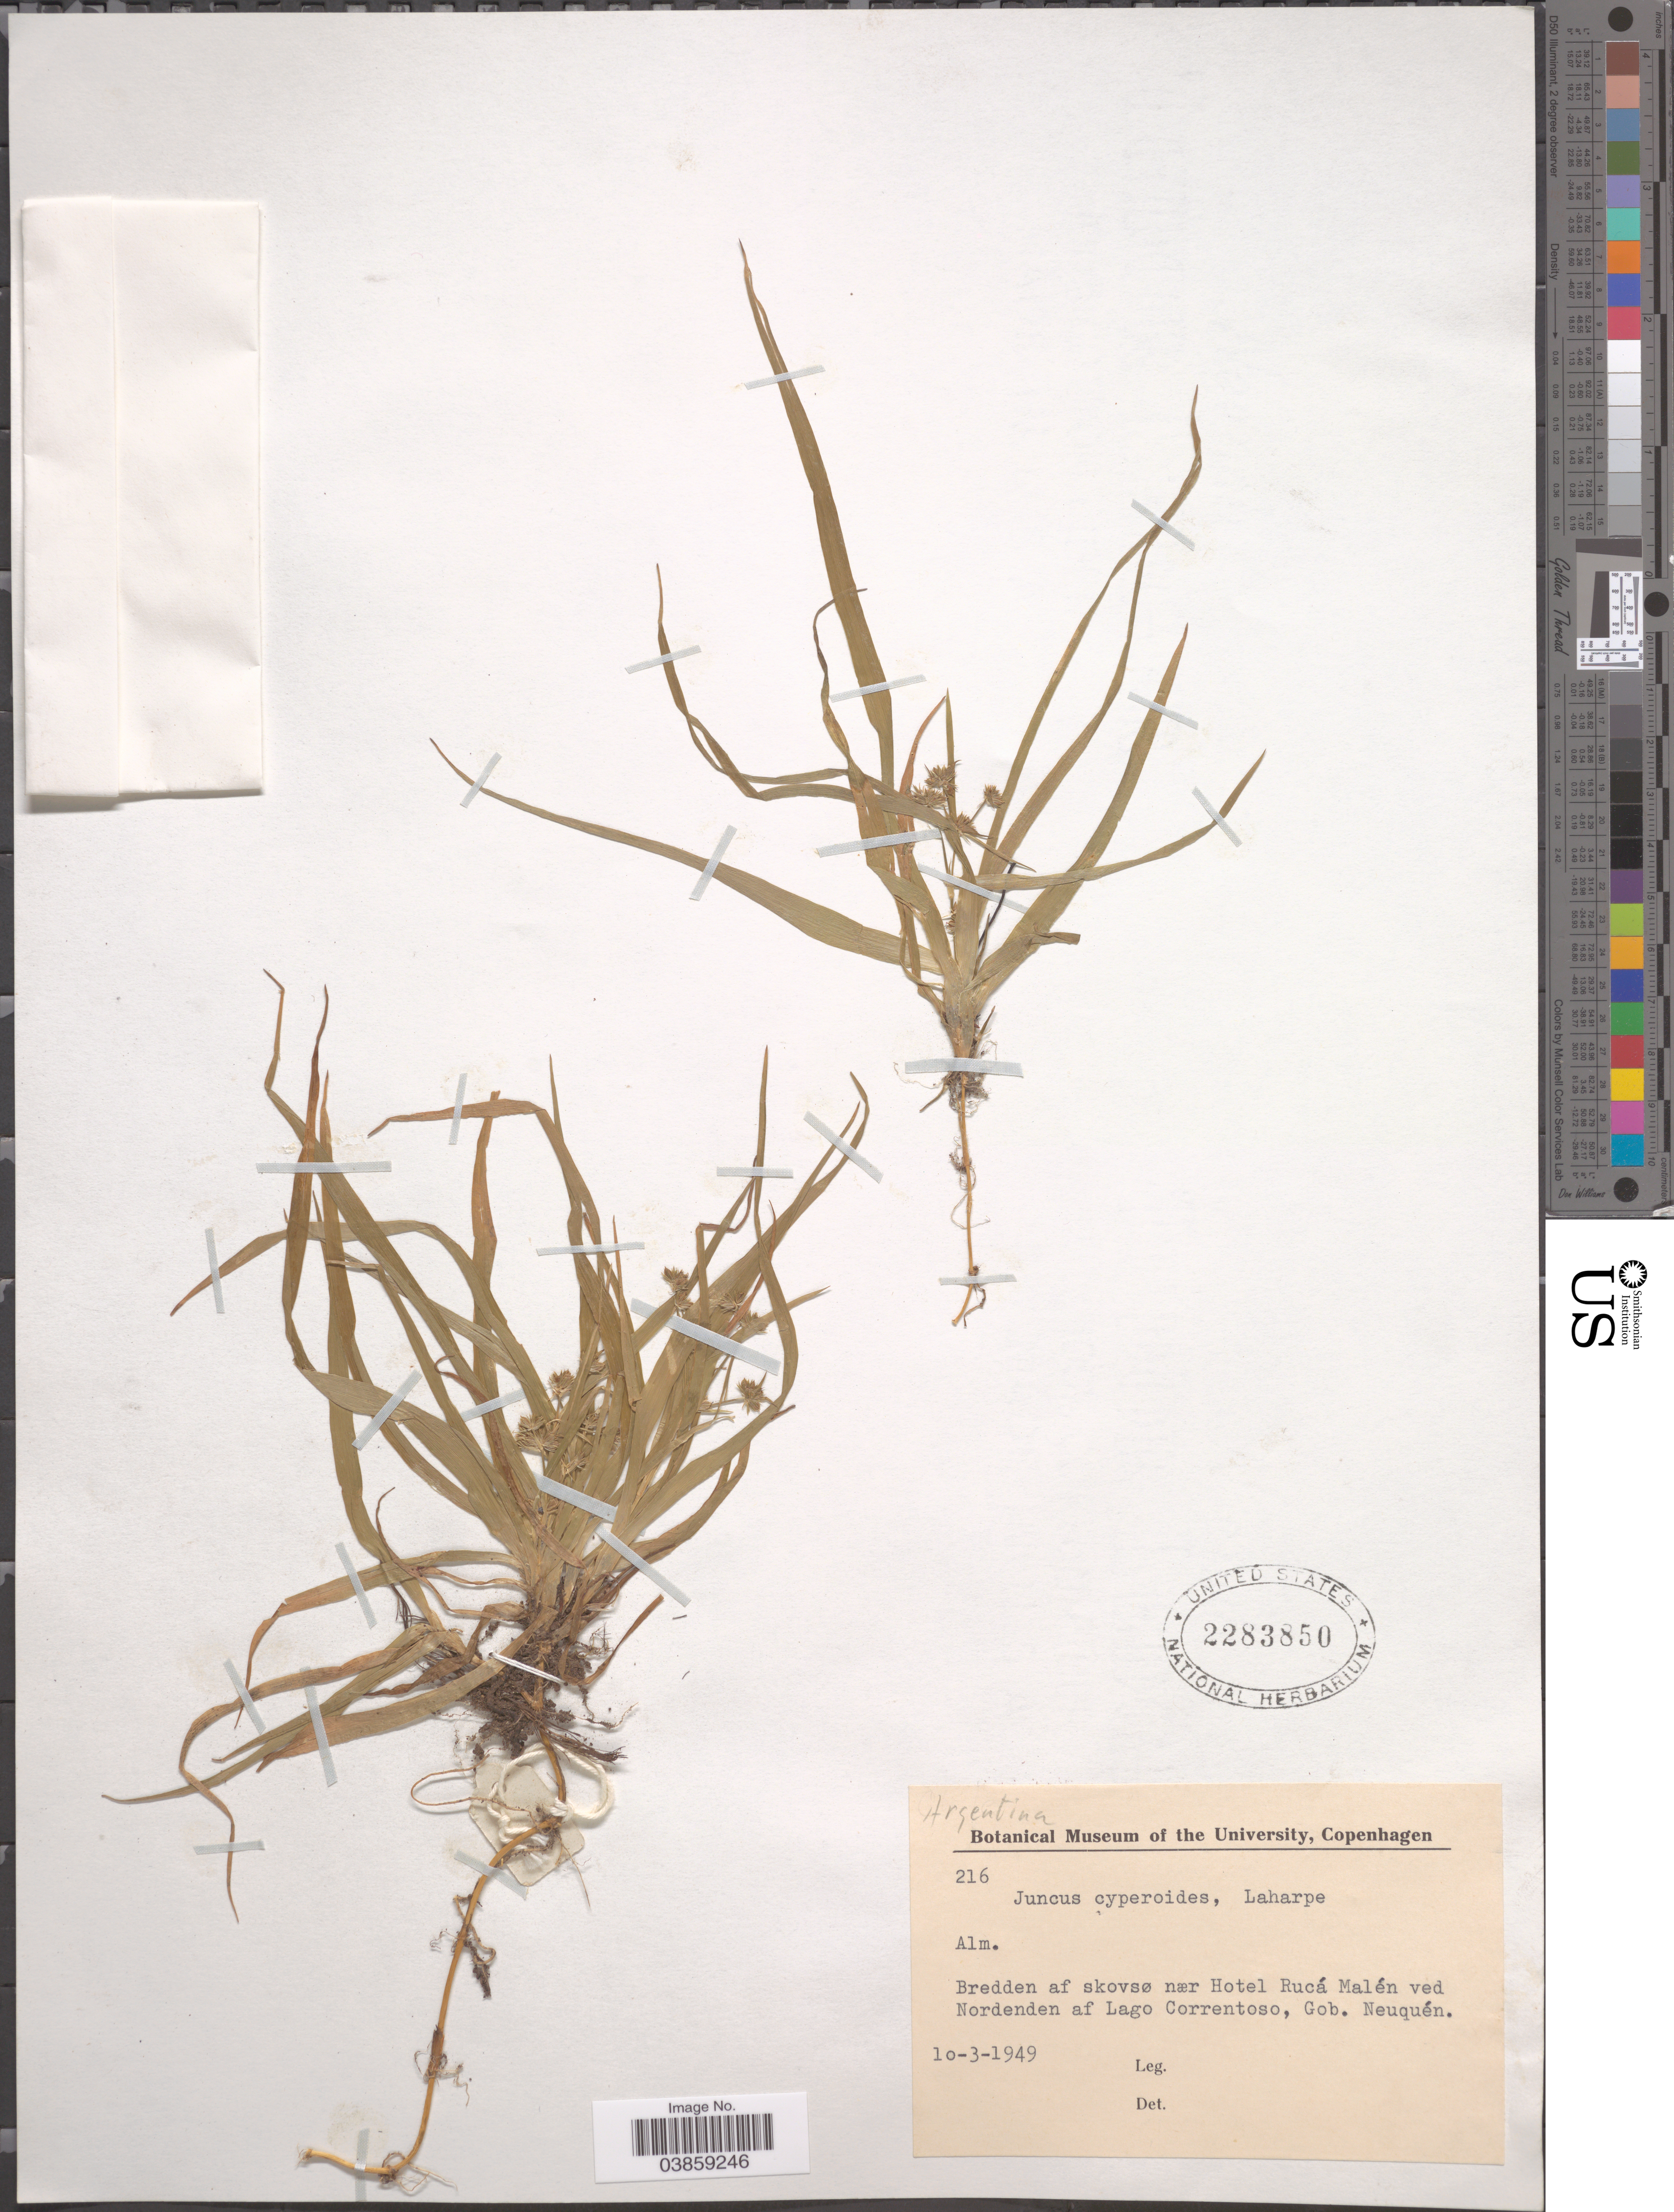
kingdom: Plantae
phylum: Tracheophyta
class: Liliopsida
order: Poales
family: Juncaceae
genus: Juncus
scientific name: Juncus cyperoides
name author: Laharpe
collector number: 216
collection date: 1949-03-10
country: Argentina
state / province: Neuquen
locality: Breden af skovsø nær Hotel Rucá Malén ved Nordenden af Lago Correntoso, Gob. Nequén.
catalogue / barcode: US 2283850